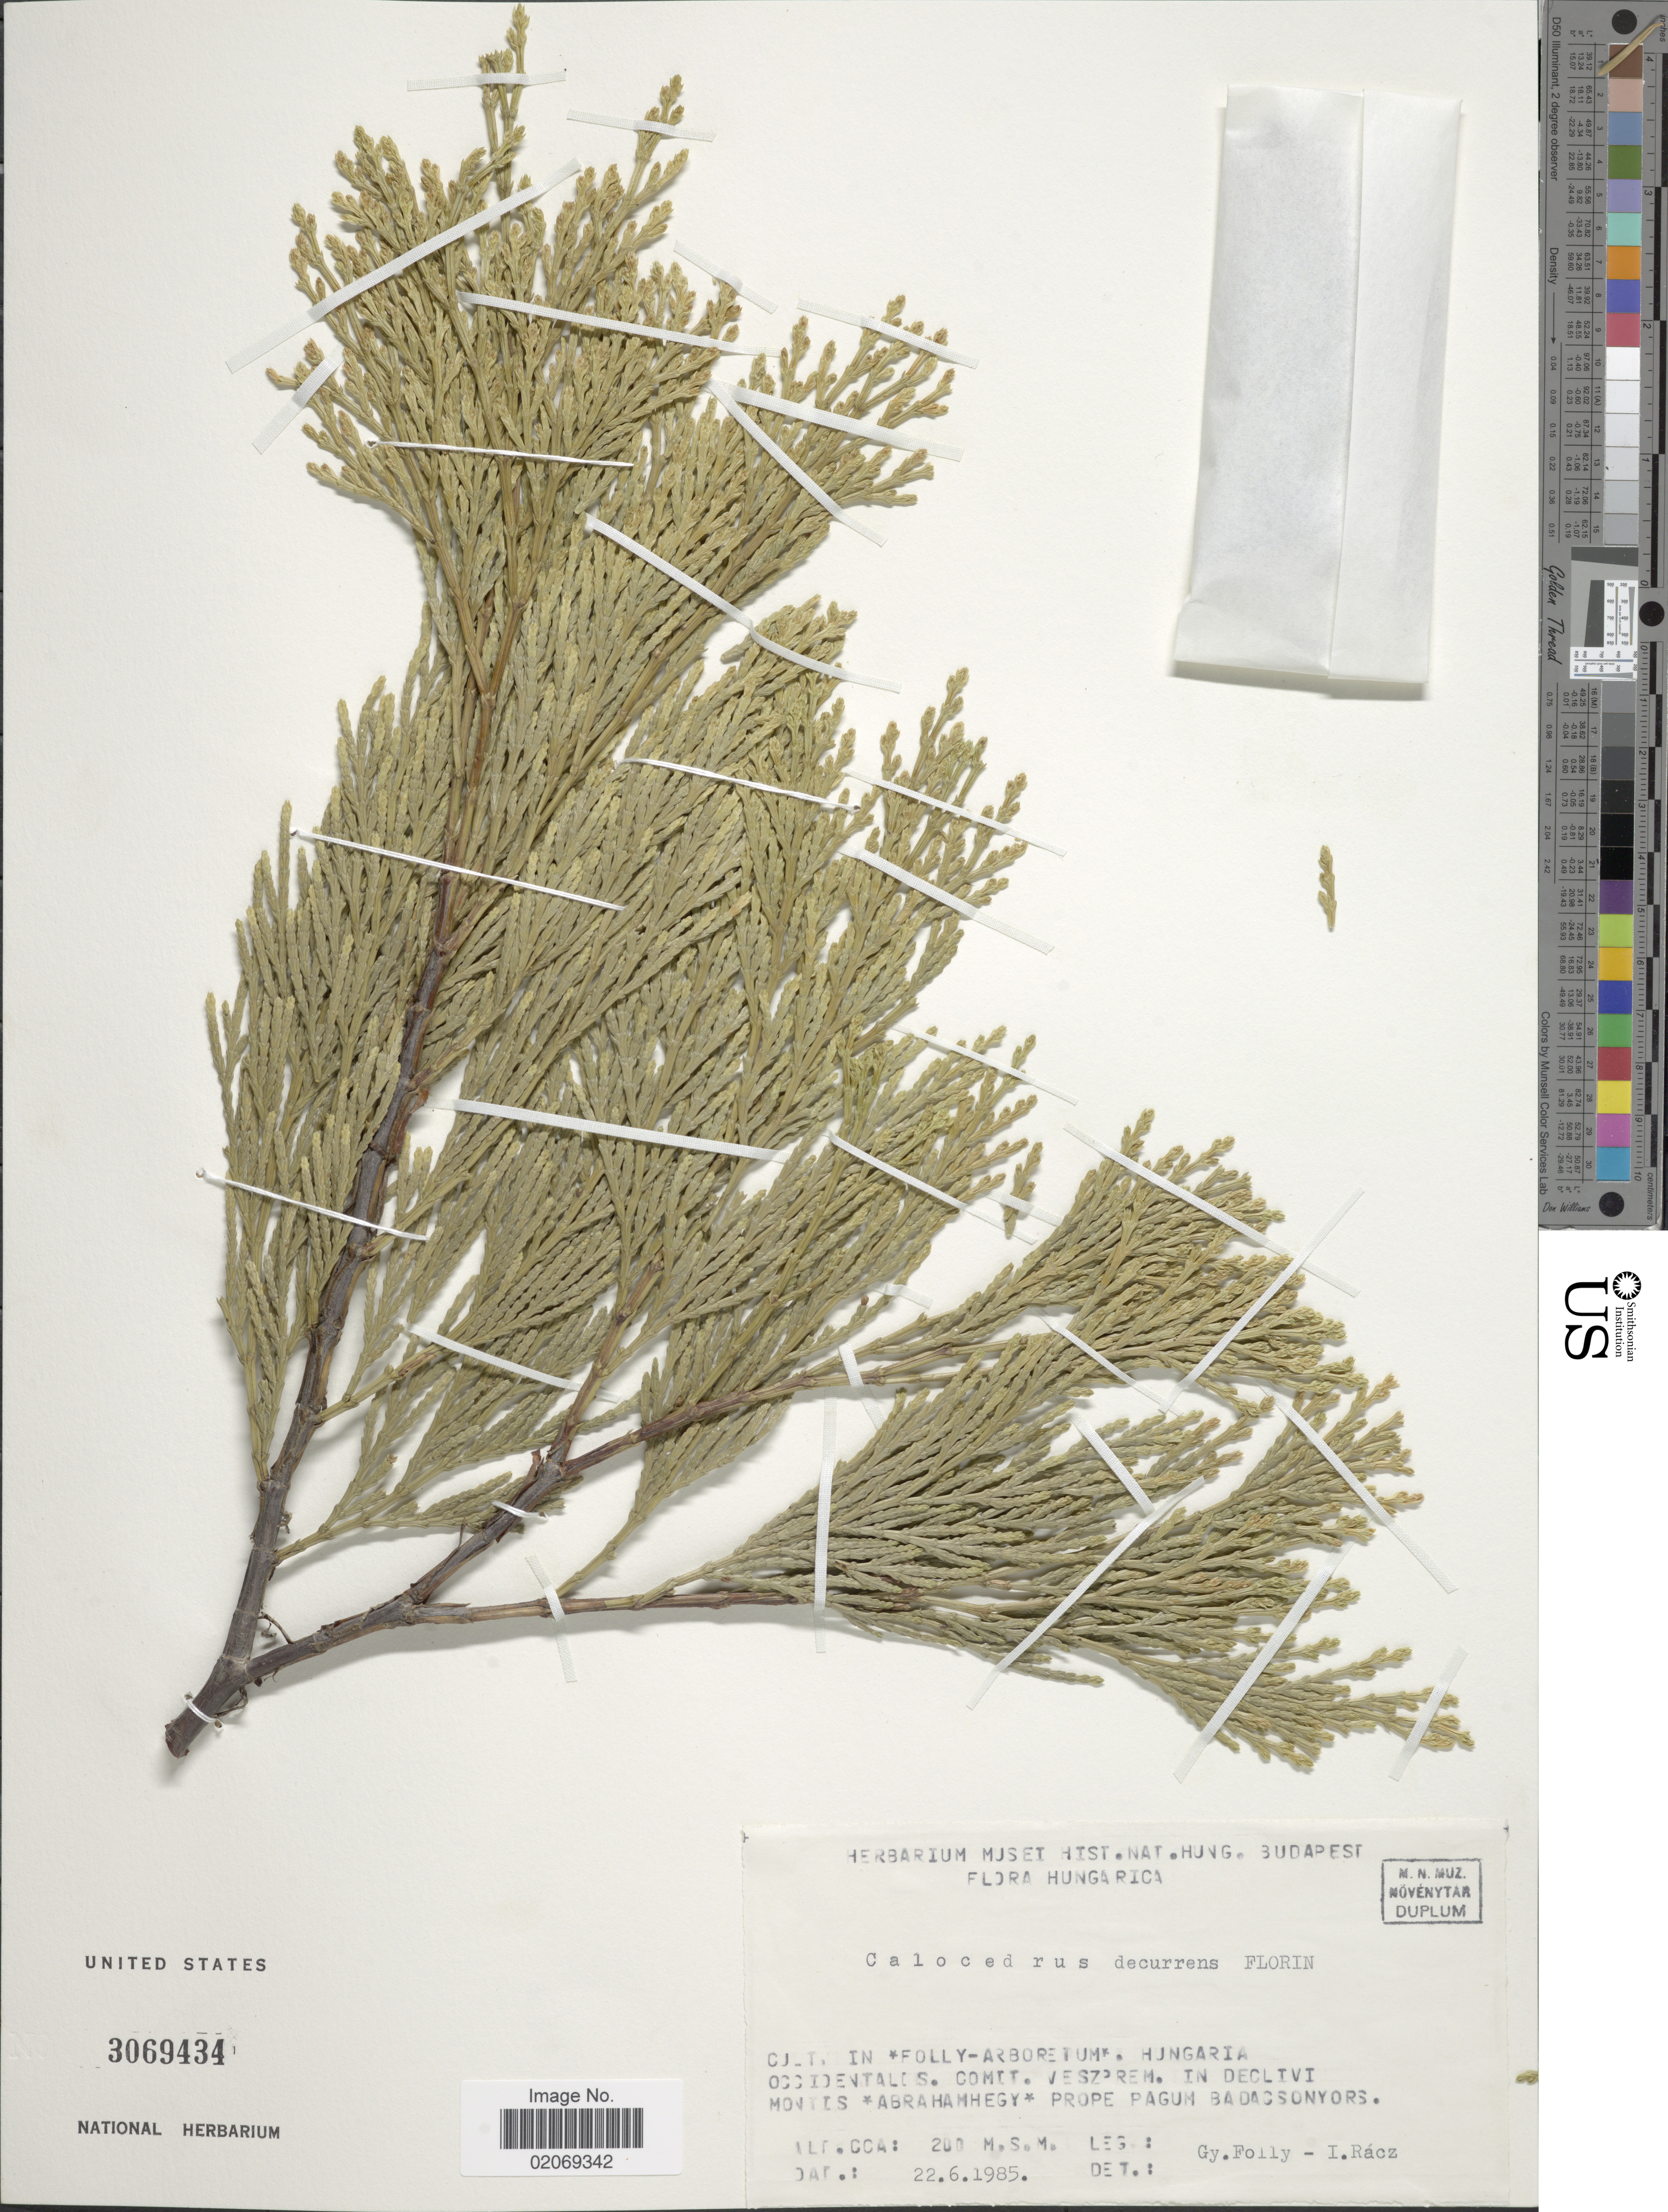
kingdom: Plantae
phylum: Tracheophyta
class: Pinopsida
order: Pinales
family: Cupressaceae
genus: Libocedrus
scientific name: Libocedrus decurrens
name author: Torr.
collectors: G. Folly & I. Rácz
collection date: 1985-06-22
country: Hungary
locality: Cult. in [interpreted] Folly-Arboretum[interpreted] Hungaria Occidebtalis. Comit. Vesprem. In Declivi montis [interpreted]Abrahamhegy[interpreted] prope pagum Badacsonyors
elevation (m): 200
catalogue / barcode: US 3069434